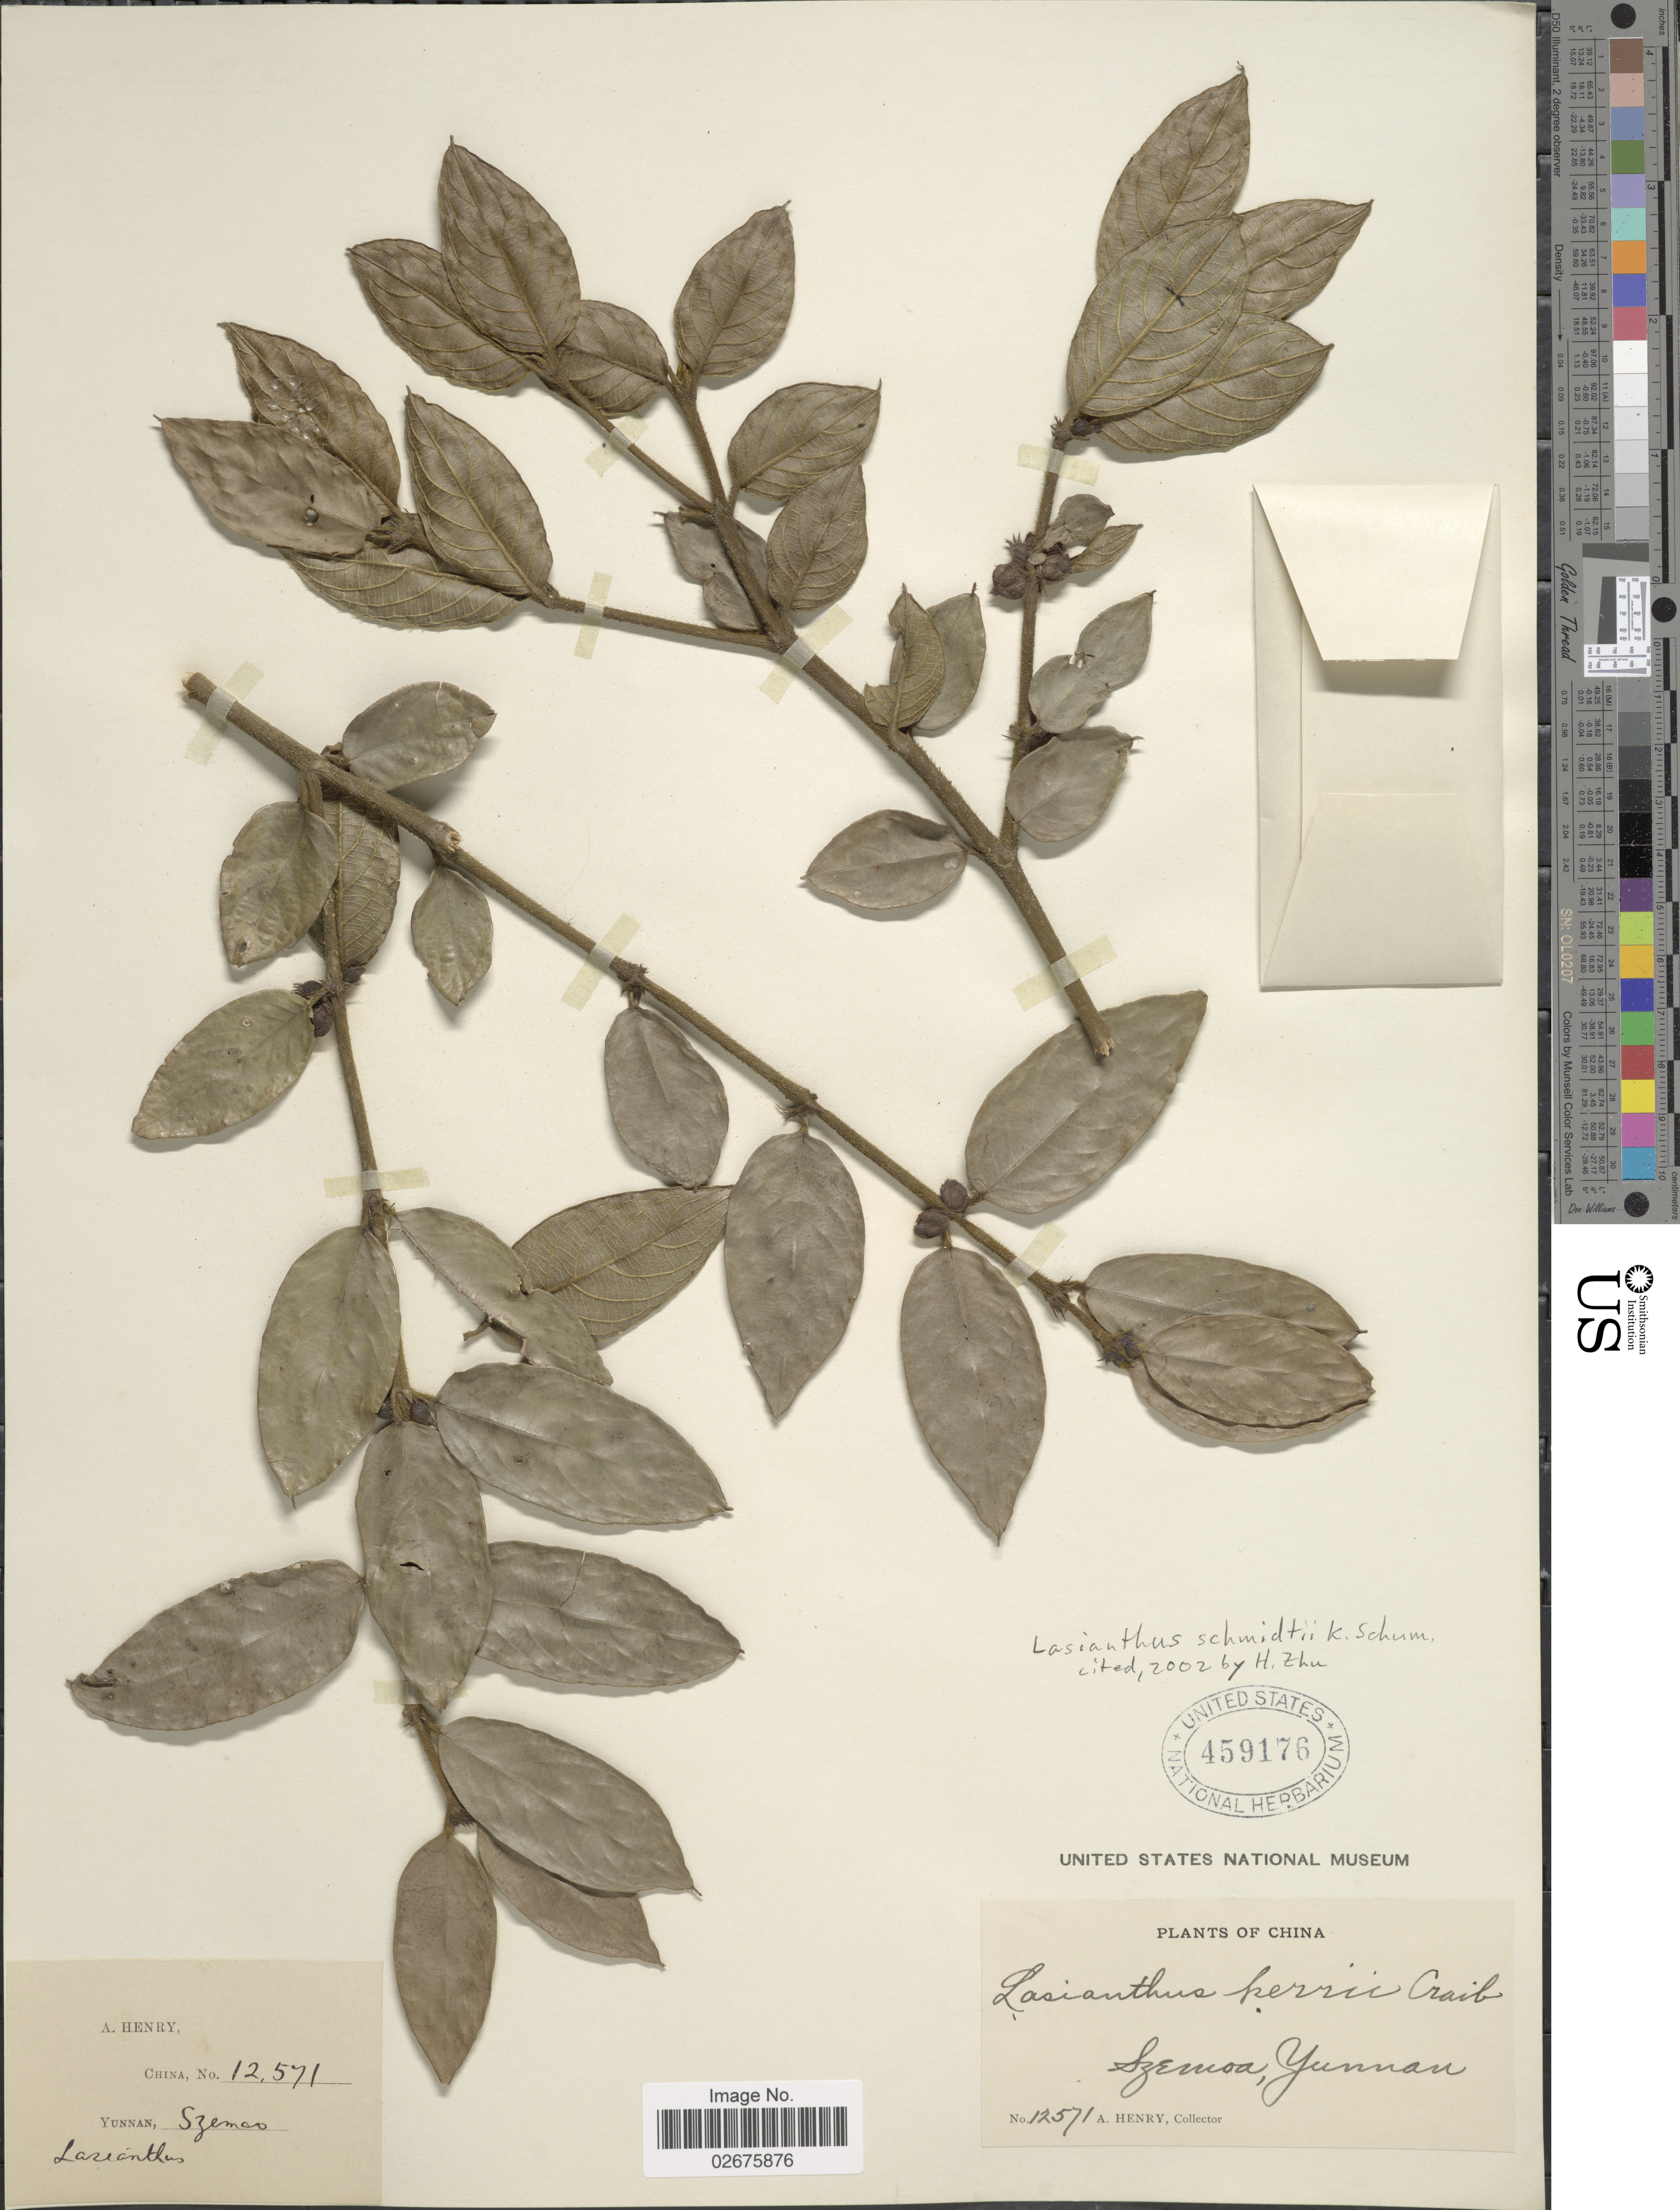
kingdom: Plantae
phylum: Tracheophyta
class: Magnoliopsida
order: Gentianales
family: Rubiaceae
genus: Lasianthus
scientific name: Lasianthus schmidtii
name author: K. Schum.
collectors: A. Henry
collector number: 12571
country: China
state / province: Yunnan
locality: Szemoa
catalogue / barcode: US 459176